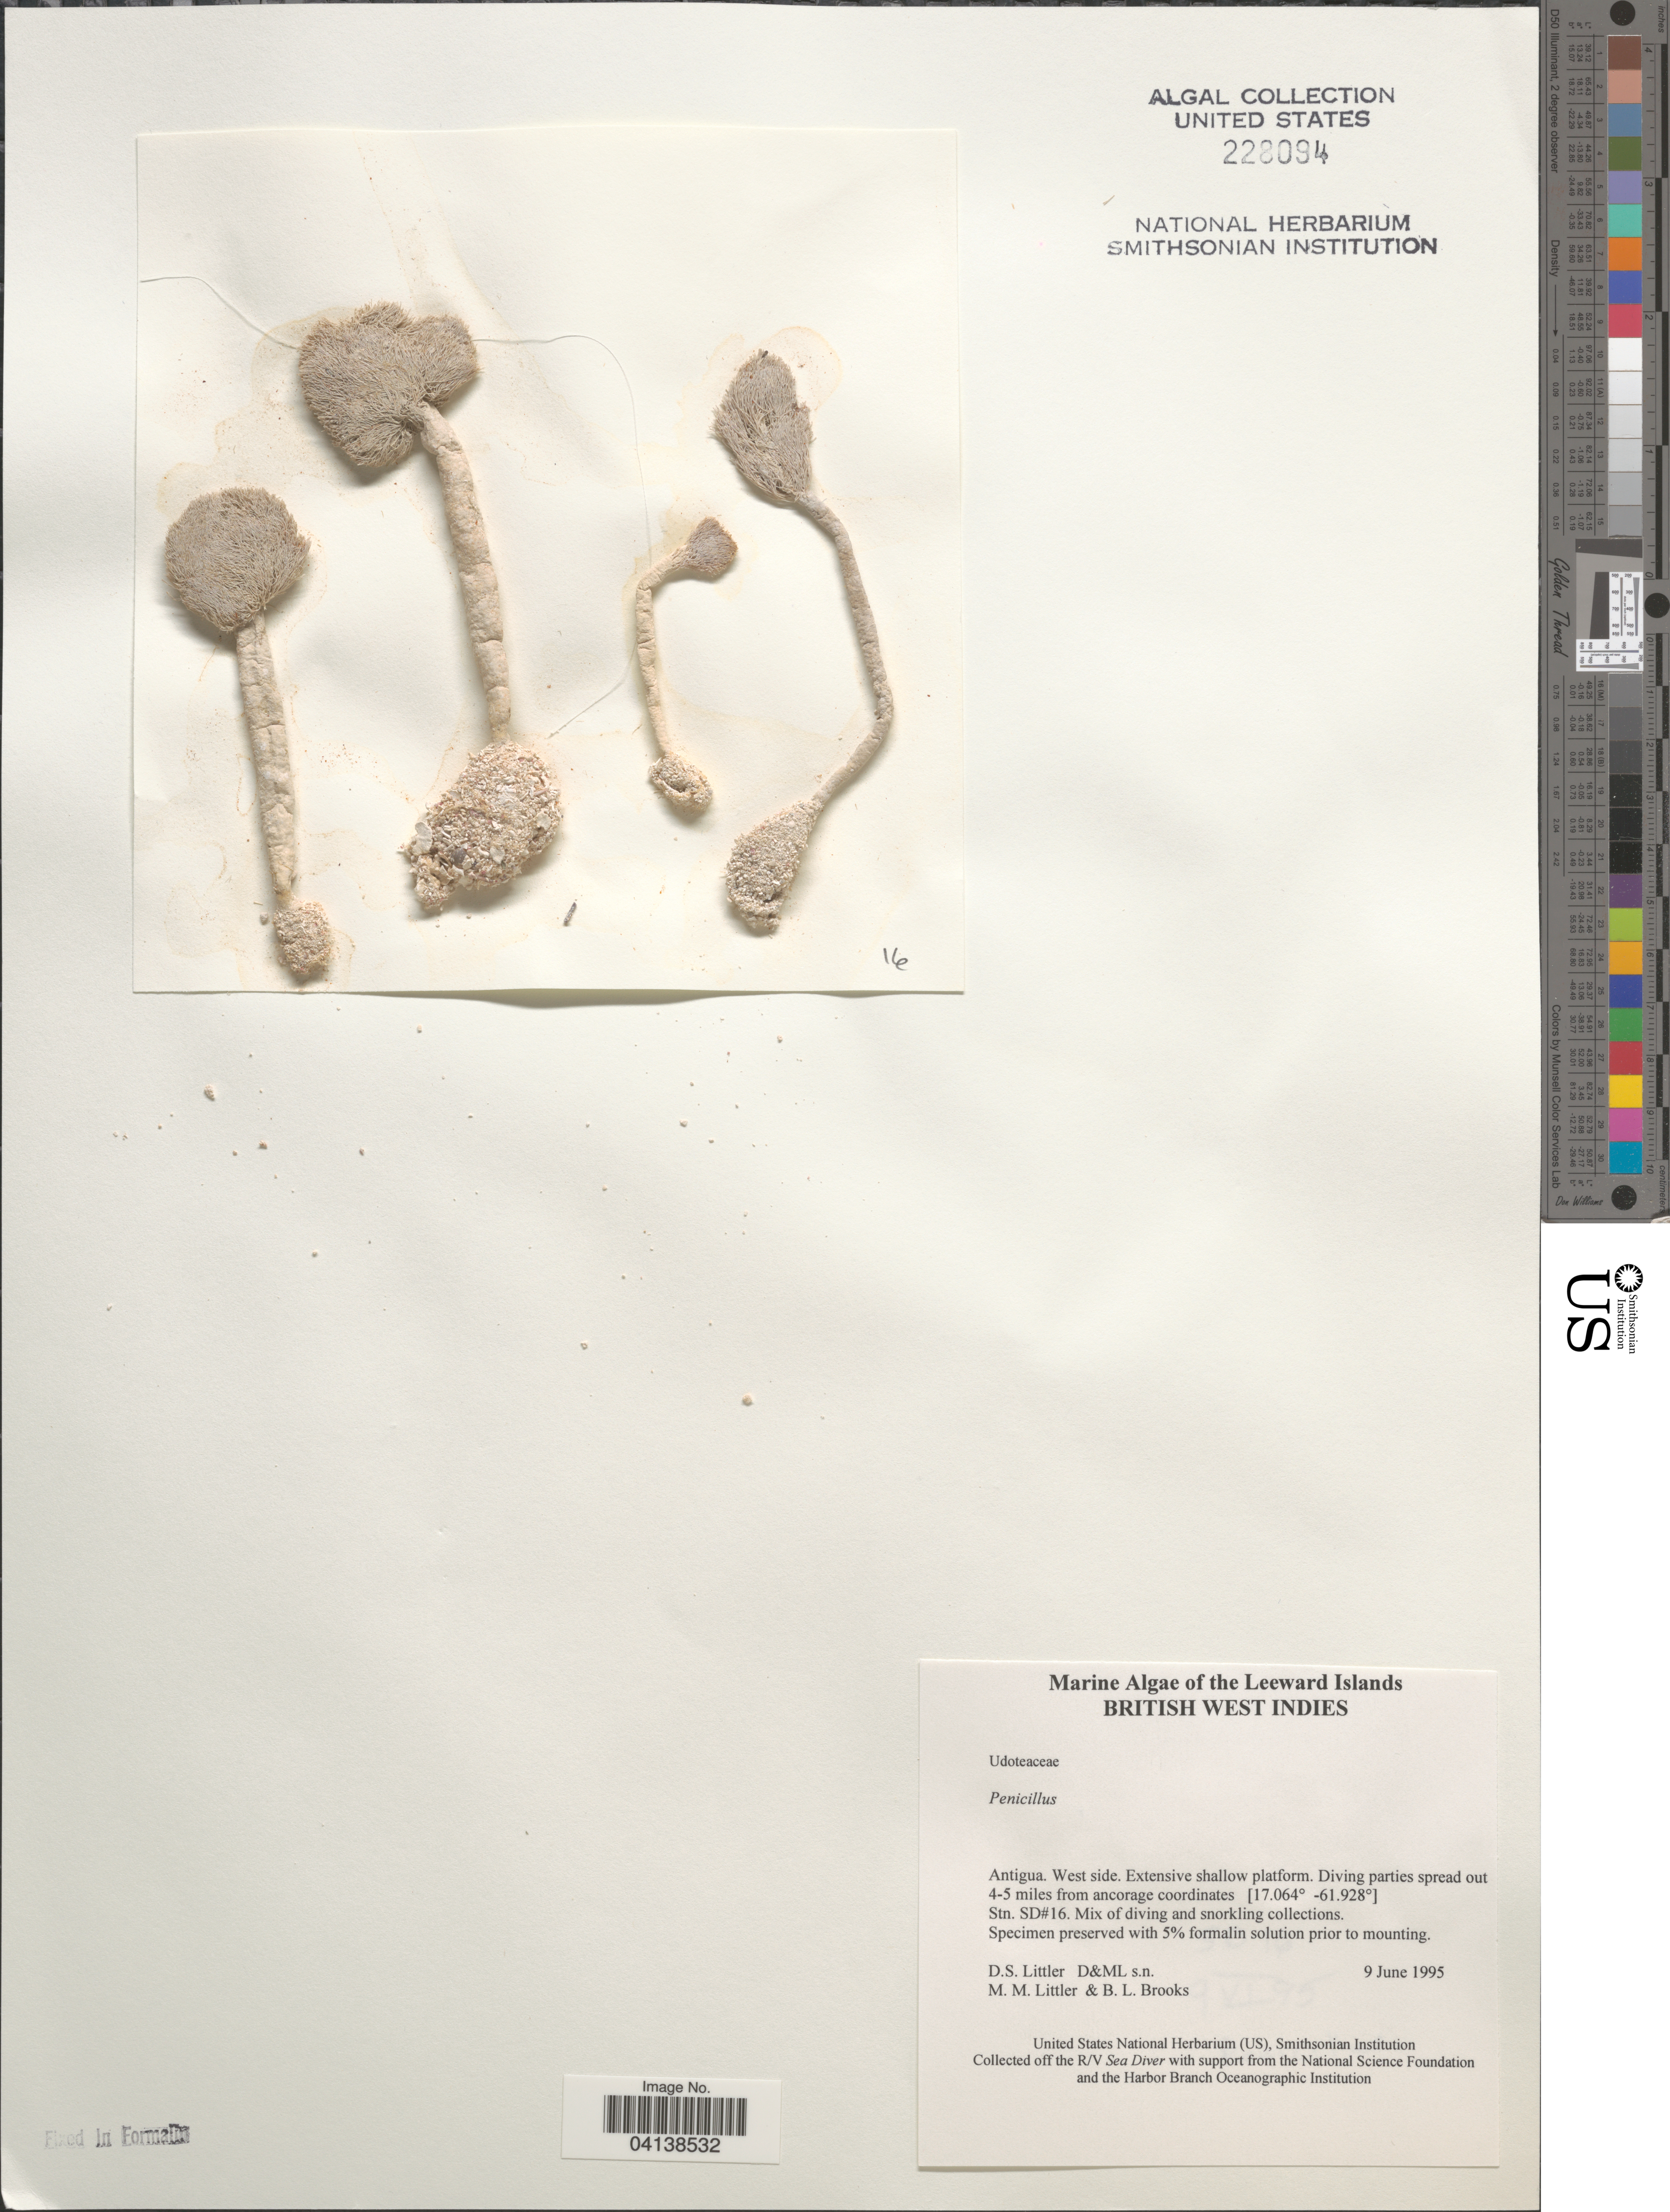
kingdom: Plantae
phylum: Chlorophyta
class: Ulvophyceae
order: Bryopsidales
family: Udoteaceae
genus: Penicillus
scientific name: Penicillus sp.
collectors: D. S. Littler & B. Brooks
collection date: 1995-06-09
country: Antigua and Barbuda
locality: Leeward Islands. British West Indies. Antigua. West side. Extensive shallow platform. Diving parties spread out 4-5 milies from ancorage coordinates. Stn. SD#16.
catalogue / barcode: US 228094